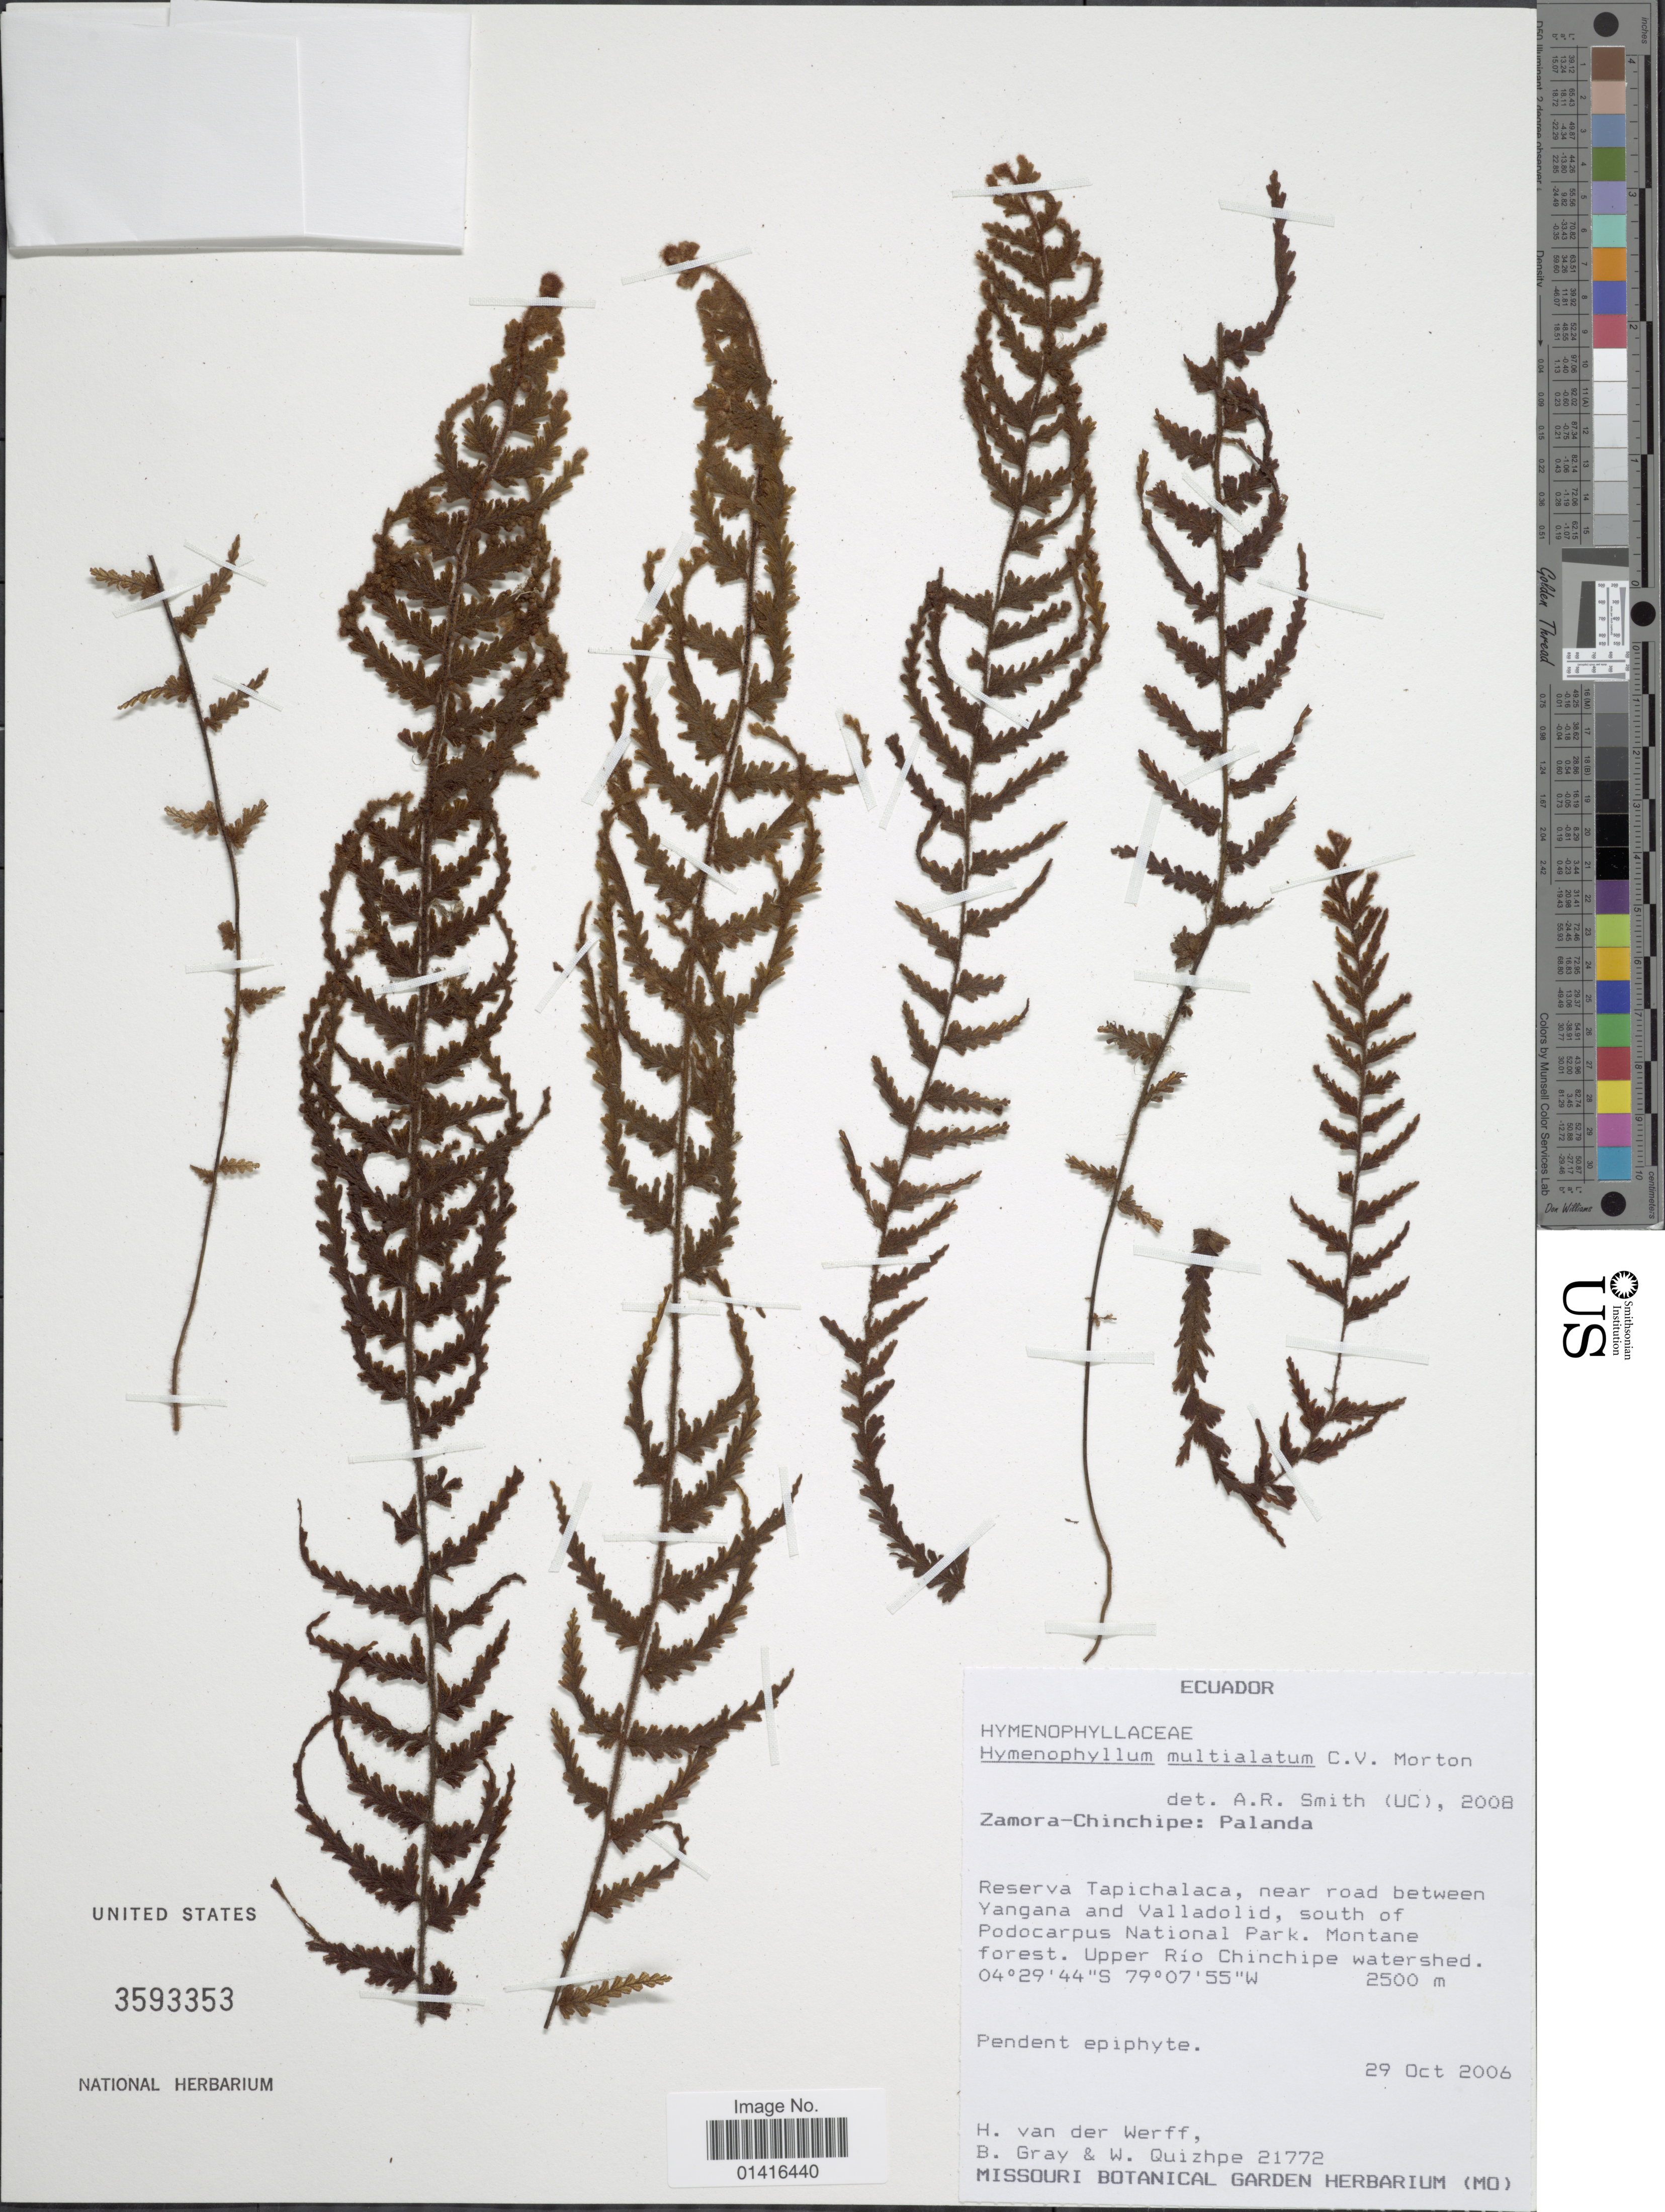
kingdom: Plantae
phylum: Tracheophyta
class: Polypodiopsida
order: Hymenophyllales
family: Hymenophyllaceae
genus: Hymenophyllum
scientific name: Hymenophyllum multialatum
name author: C.V. Morton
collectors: H. van der Werff, B. Gray & W. Quizhpe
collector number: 21772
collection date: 2006-10-29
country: Ecuador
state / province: Zamora-Chinchipe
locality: Palanda. Reserva Tapichalaca, near road between Yangana and Valladolid, south of Podocarpus National Park. Montane forest. Upper Rio Chinchipe watershed.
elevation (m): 2500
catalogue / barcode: US 3593353